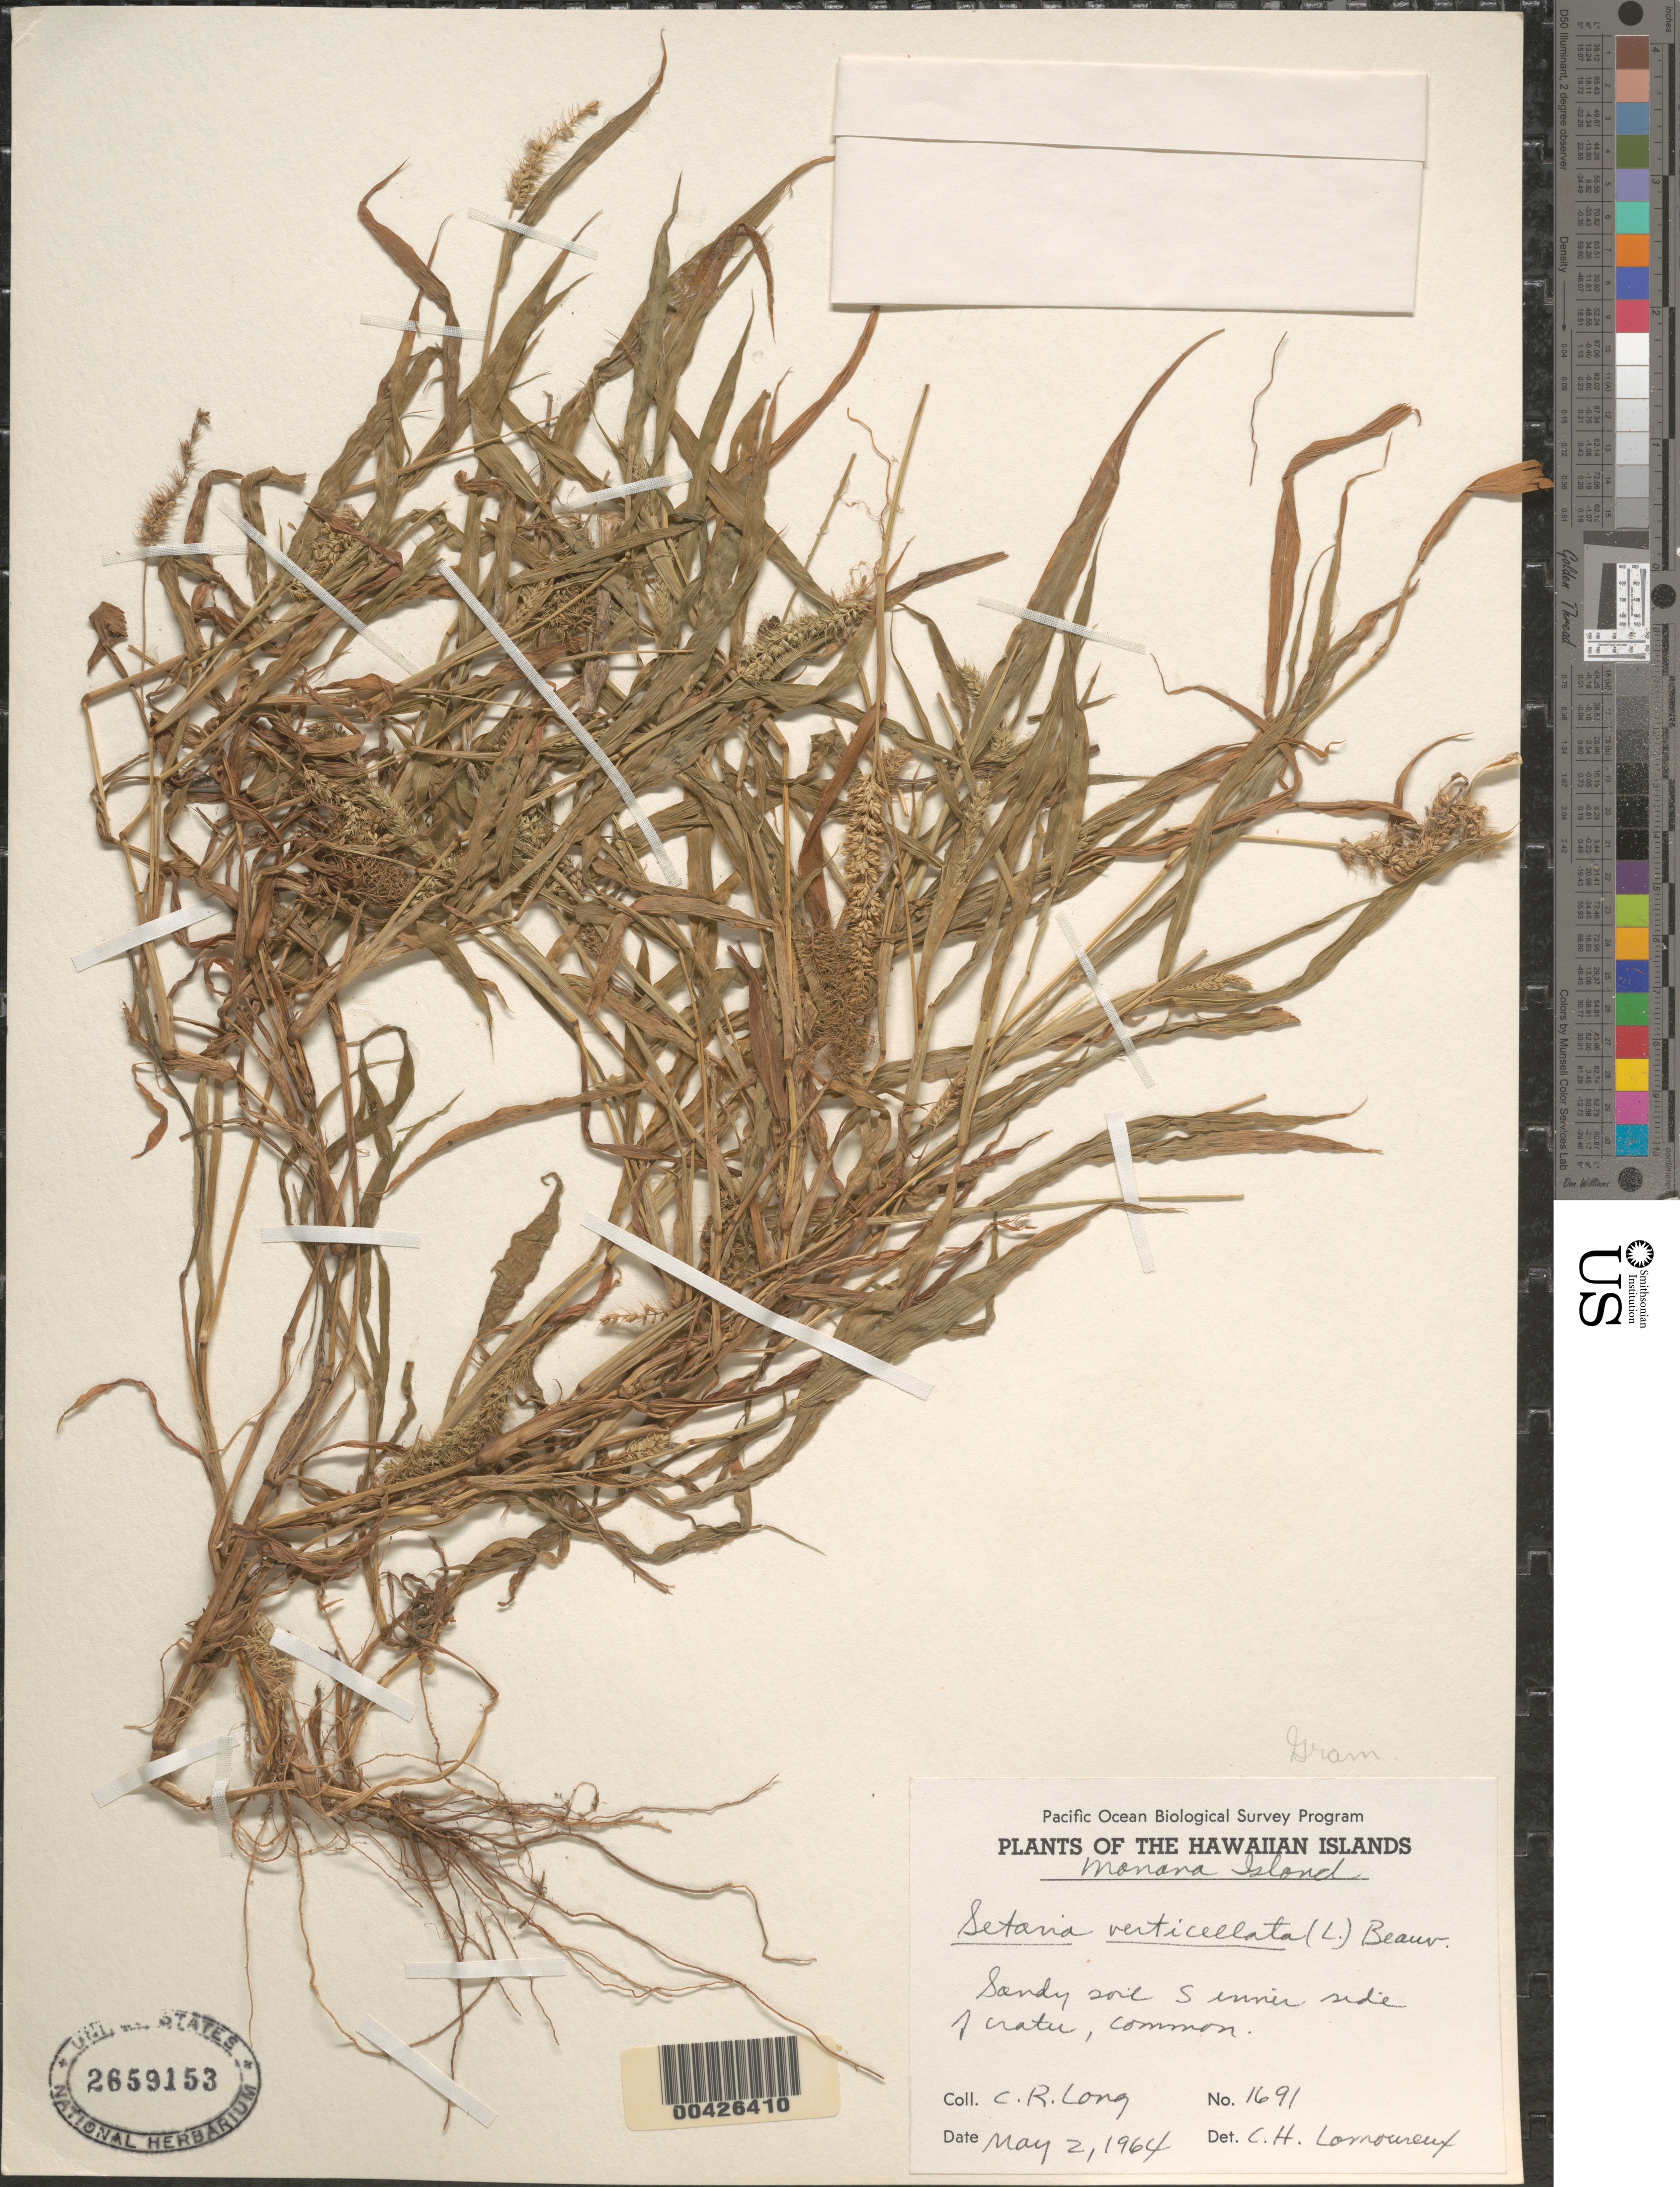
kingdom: Plantae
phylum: Tracheophyta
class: Liliopsida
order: Poales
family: Poaceae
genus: Setaria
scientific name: Setaria adhaerens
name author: (Forssk.) Chiov.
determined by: Wagner, W. L., (BOT), Smithsonian Institution - National Museum of Natural History (UNITED STATES)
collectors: C. Long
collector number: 1691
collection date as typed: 2 May 1964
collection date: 1964-05-02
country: United States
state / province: Hawaii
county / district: Honolulu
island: Manana [Rabbit]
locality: S inner side of crater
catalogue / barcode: US 2659153